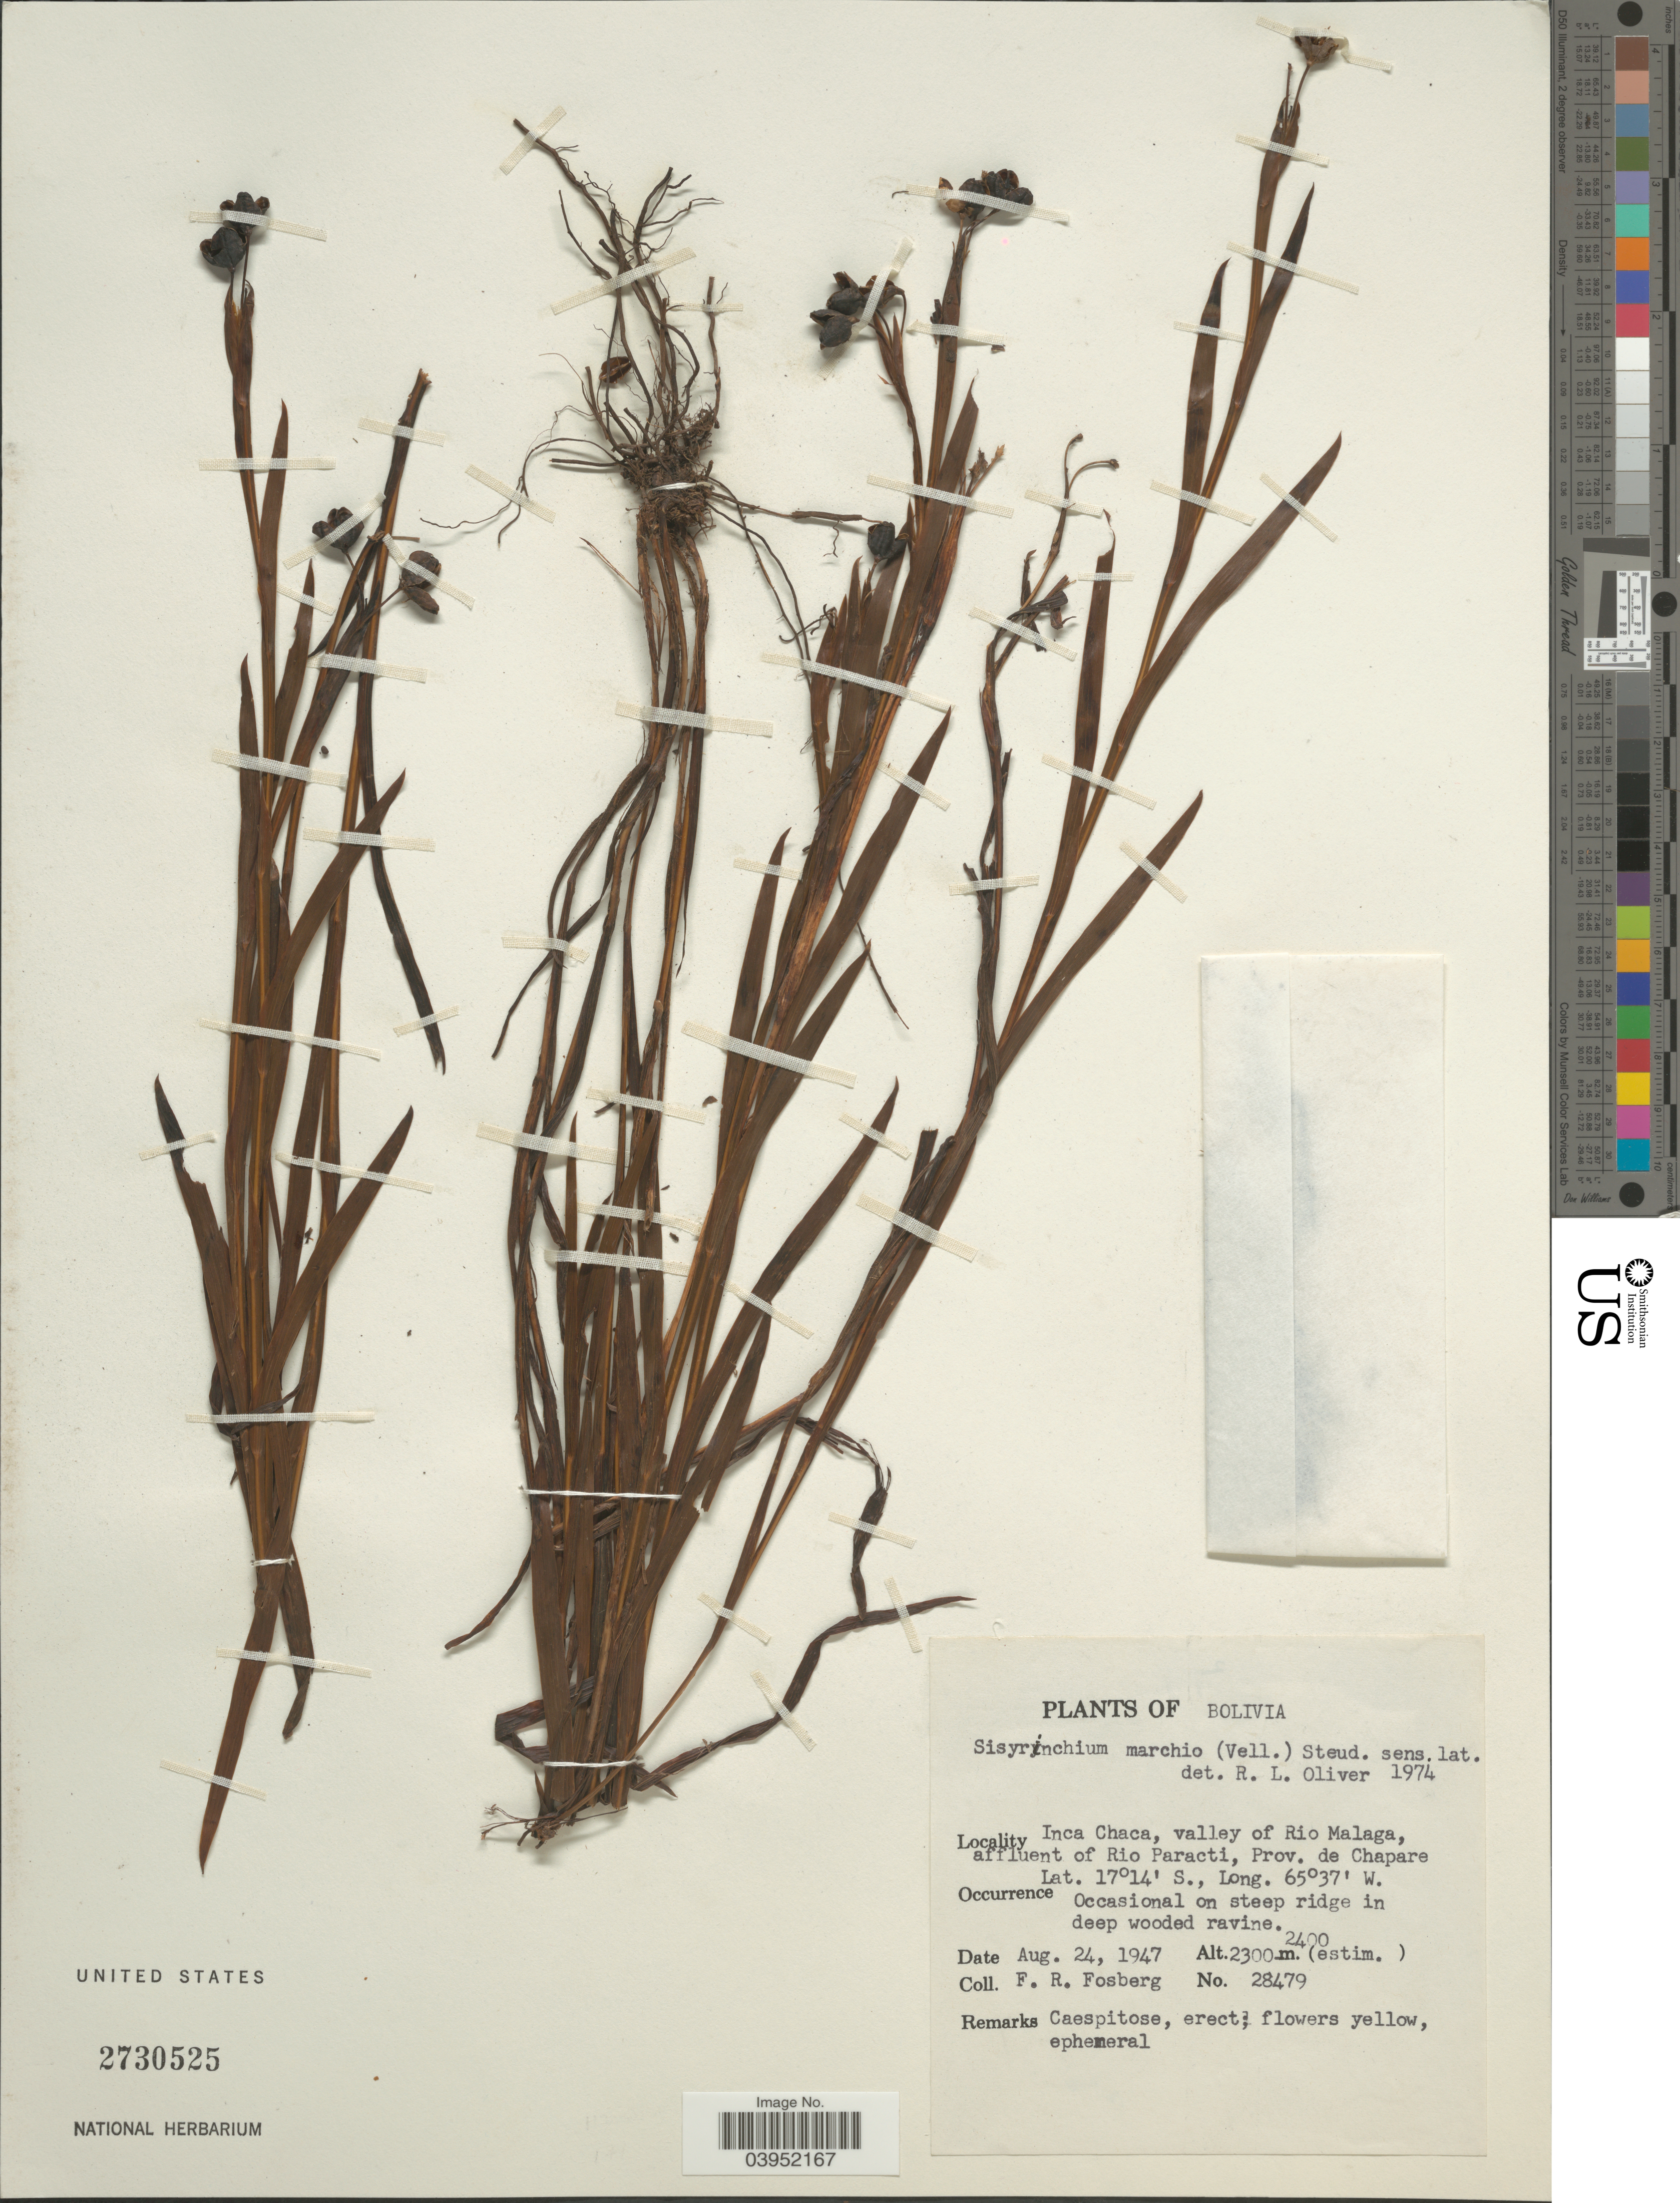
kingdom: Plantae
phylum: Tracheophyta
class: Liliopsida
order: Asparagales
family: Iridaceae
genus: Sisyrinchium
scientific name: Sisyrinchium marchio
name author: (Vell.) Steud.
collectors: F. R. Fosberg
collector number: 28479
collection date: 1947-08-24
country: Bolivia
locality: Inca Chaca, valley of Rio Malaga, affluent of Rio Paracti, Prov. de Chapare.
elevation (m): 2300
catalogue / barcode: US 2730525